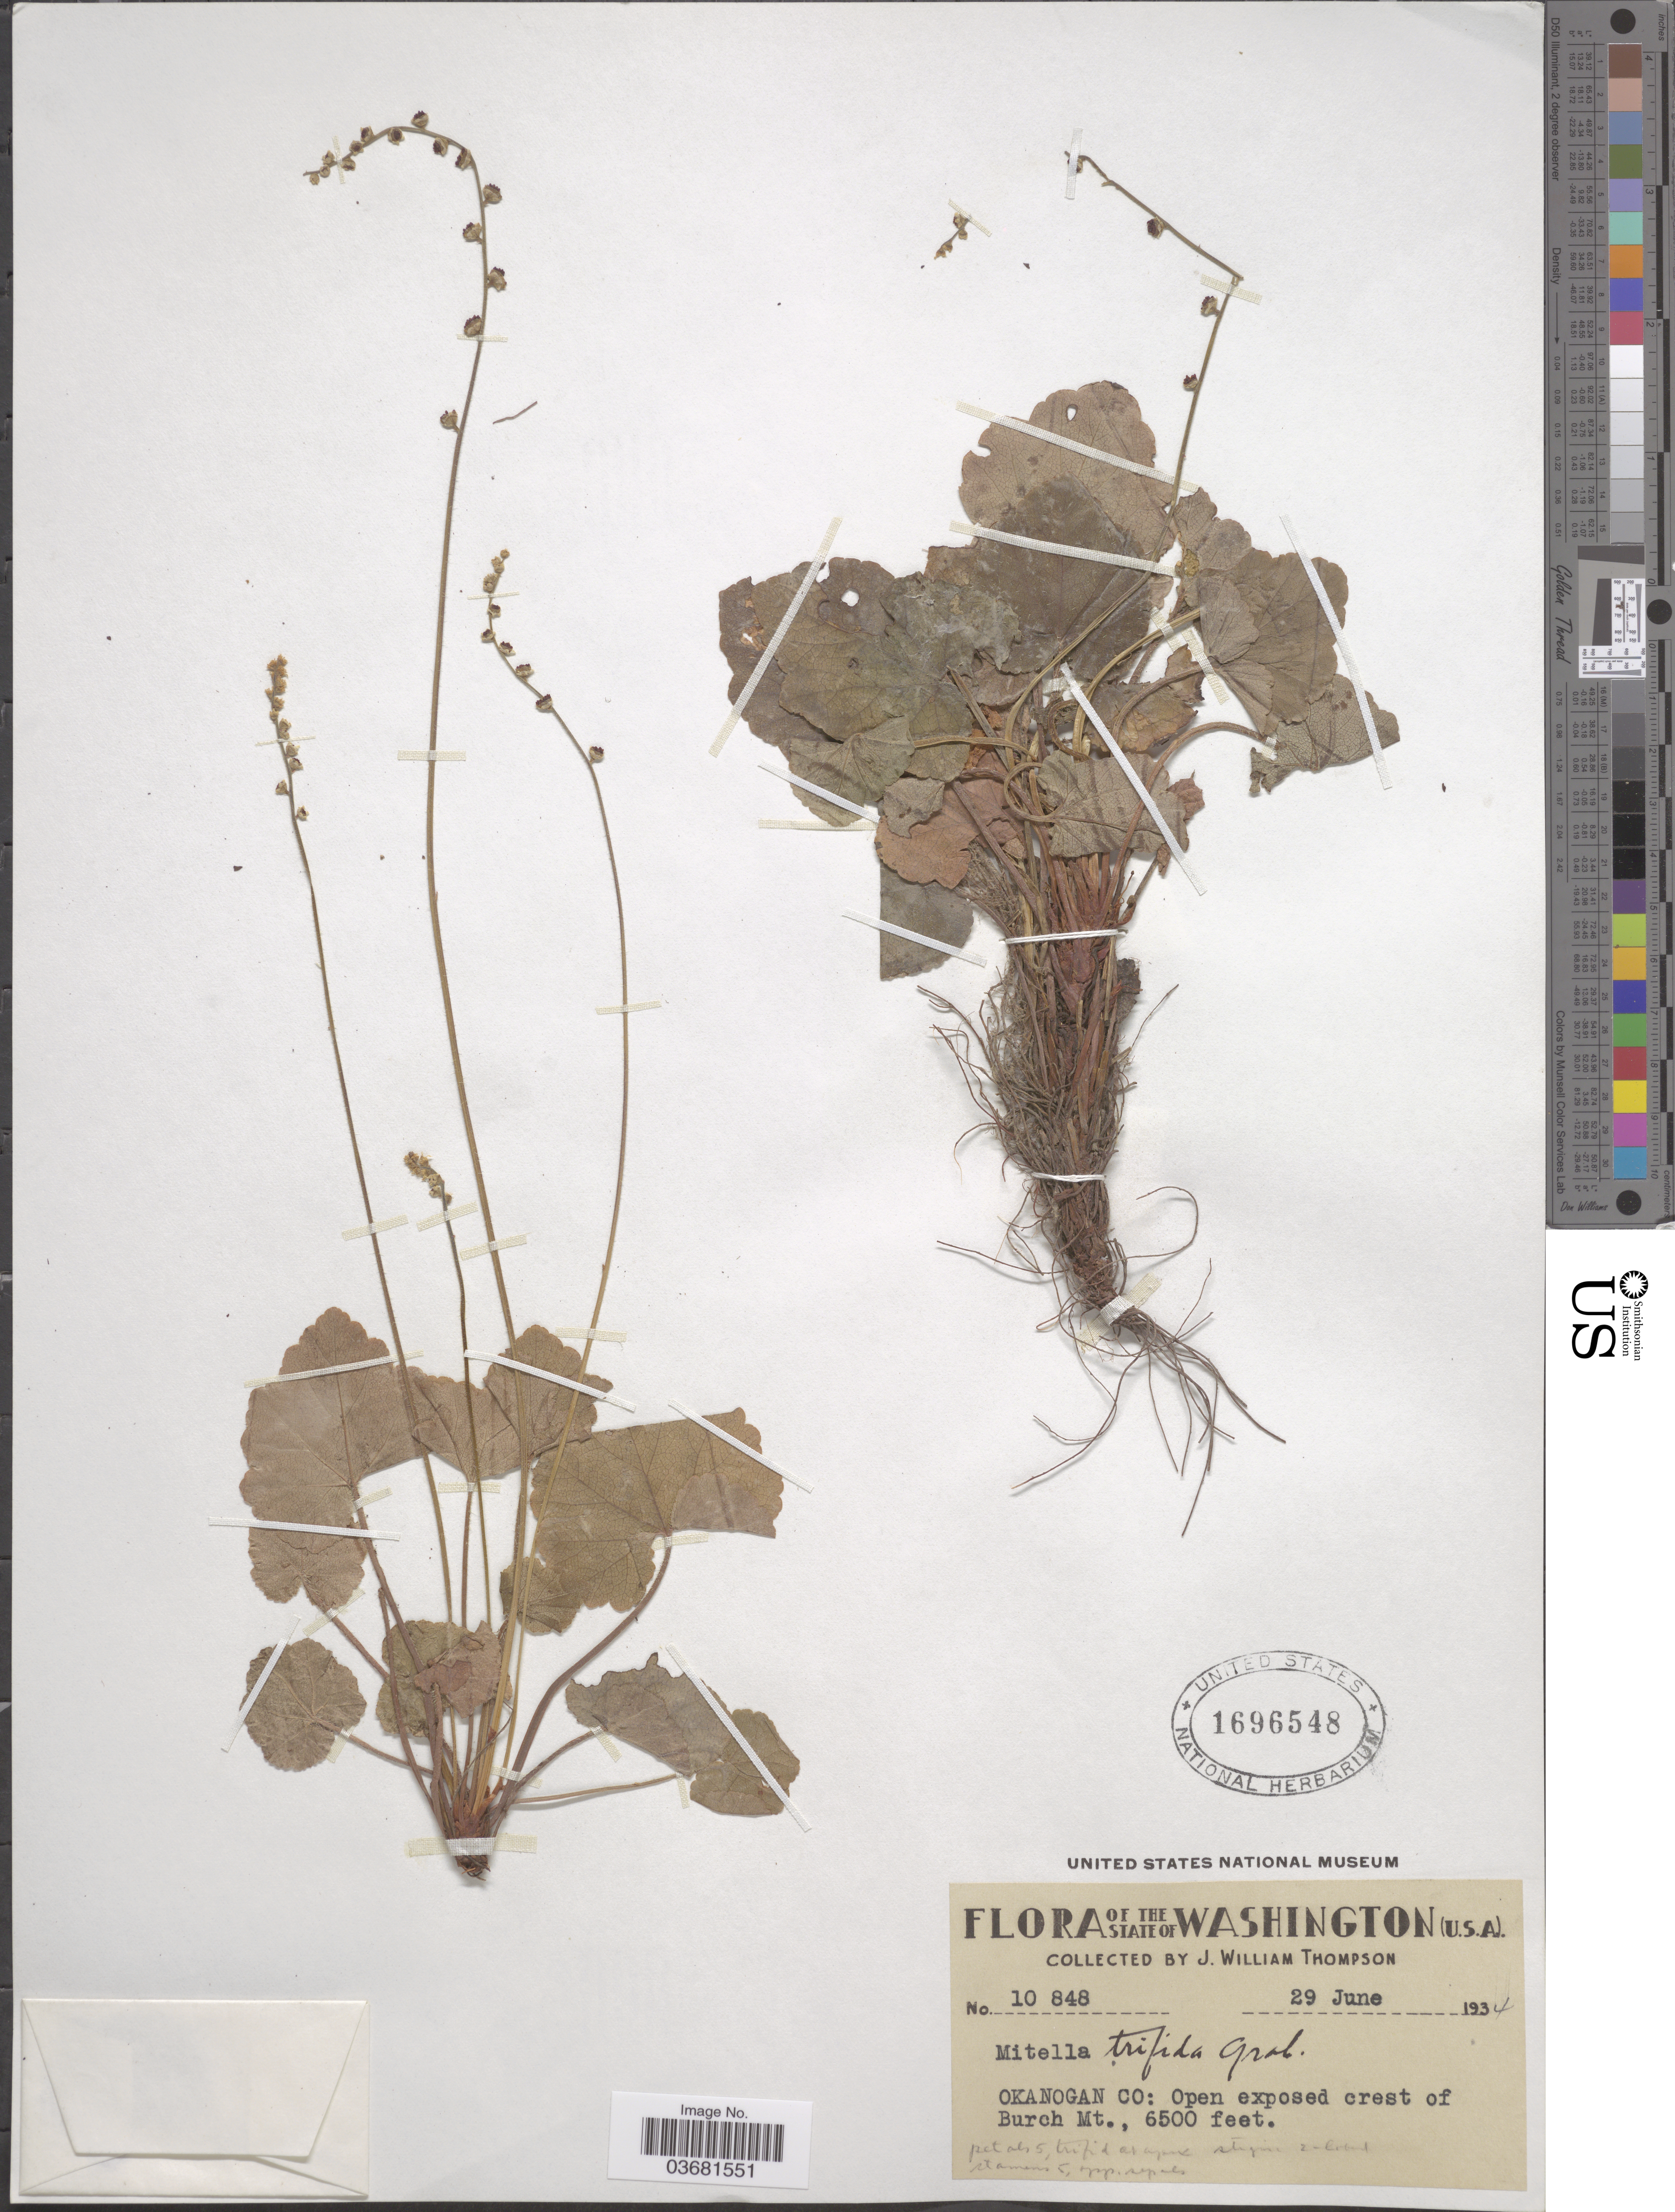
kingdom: Plantae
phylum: Tracheophyta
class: Magnoliopsida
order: Saxifragales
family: Saxifragaceae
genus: Mitella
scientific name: Mitella trifida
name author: Graham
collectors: J. W. Thompson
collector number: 10848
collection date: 1934-06-29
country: United States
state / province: Washington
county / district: Okanogan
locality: Okanogan Co: Open exposed crest of Burch Mt.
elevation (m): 1981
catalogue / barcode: US 1696548